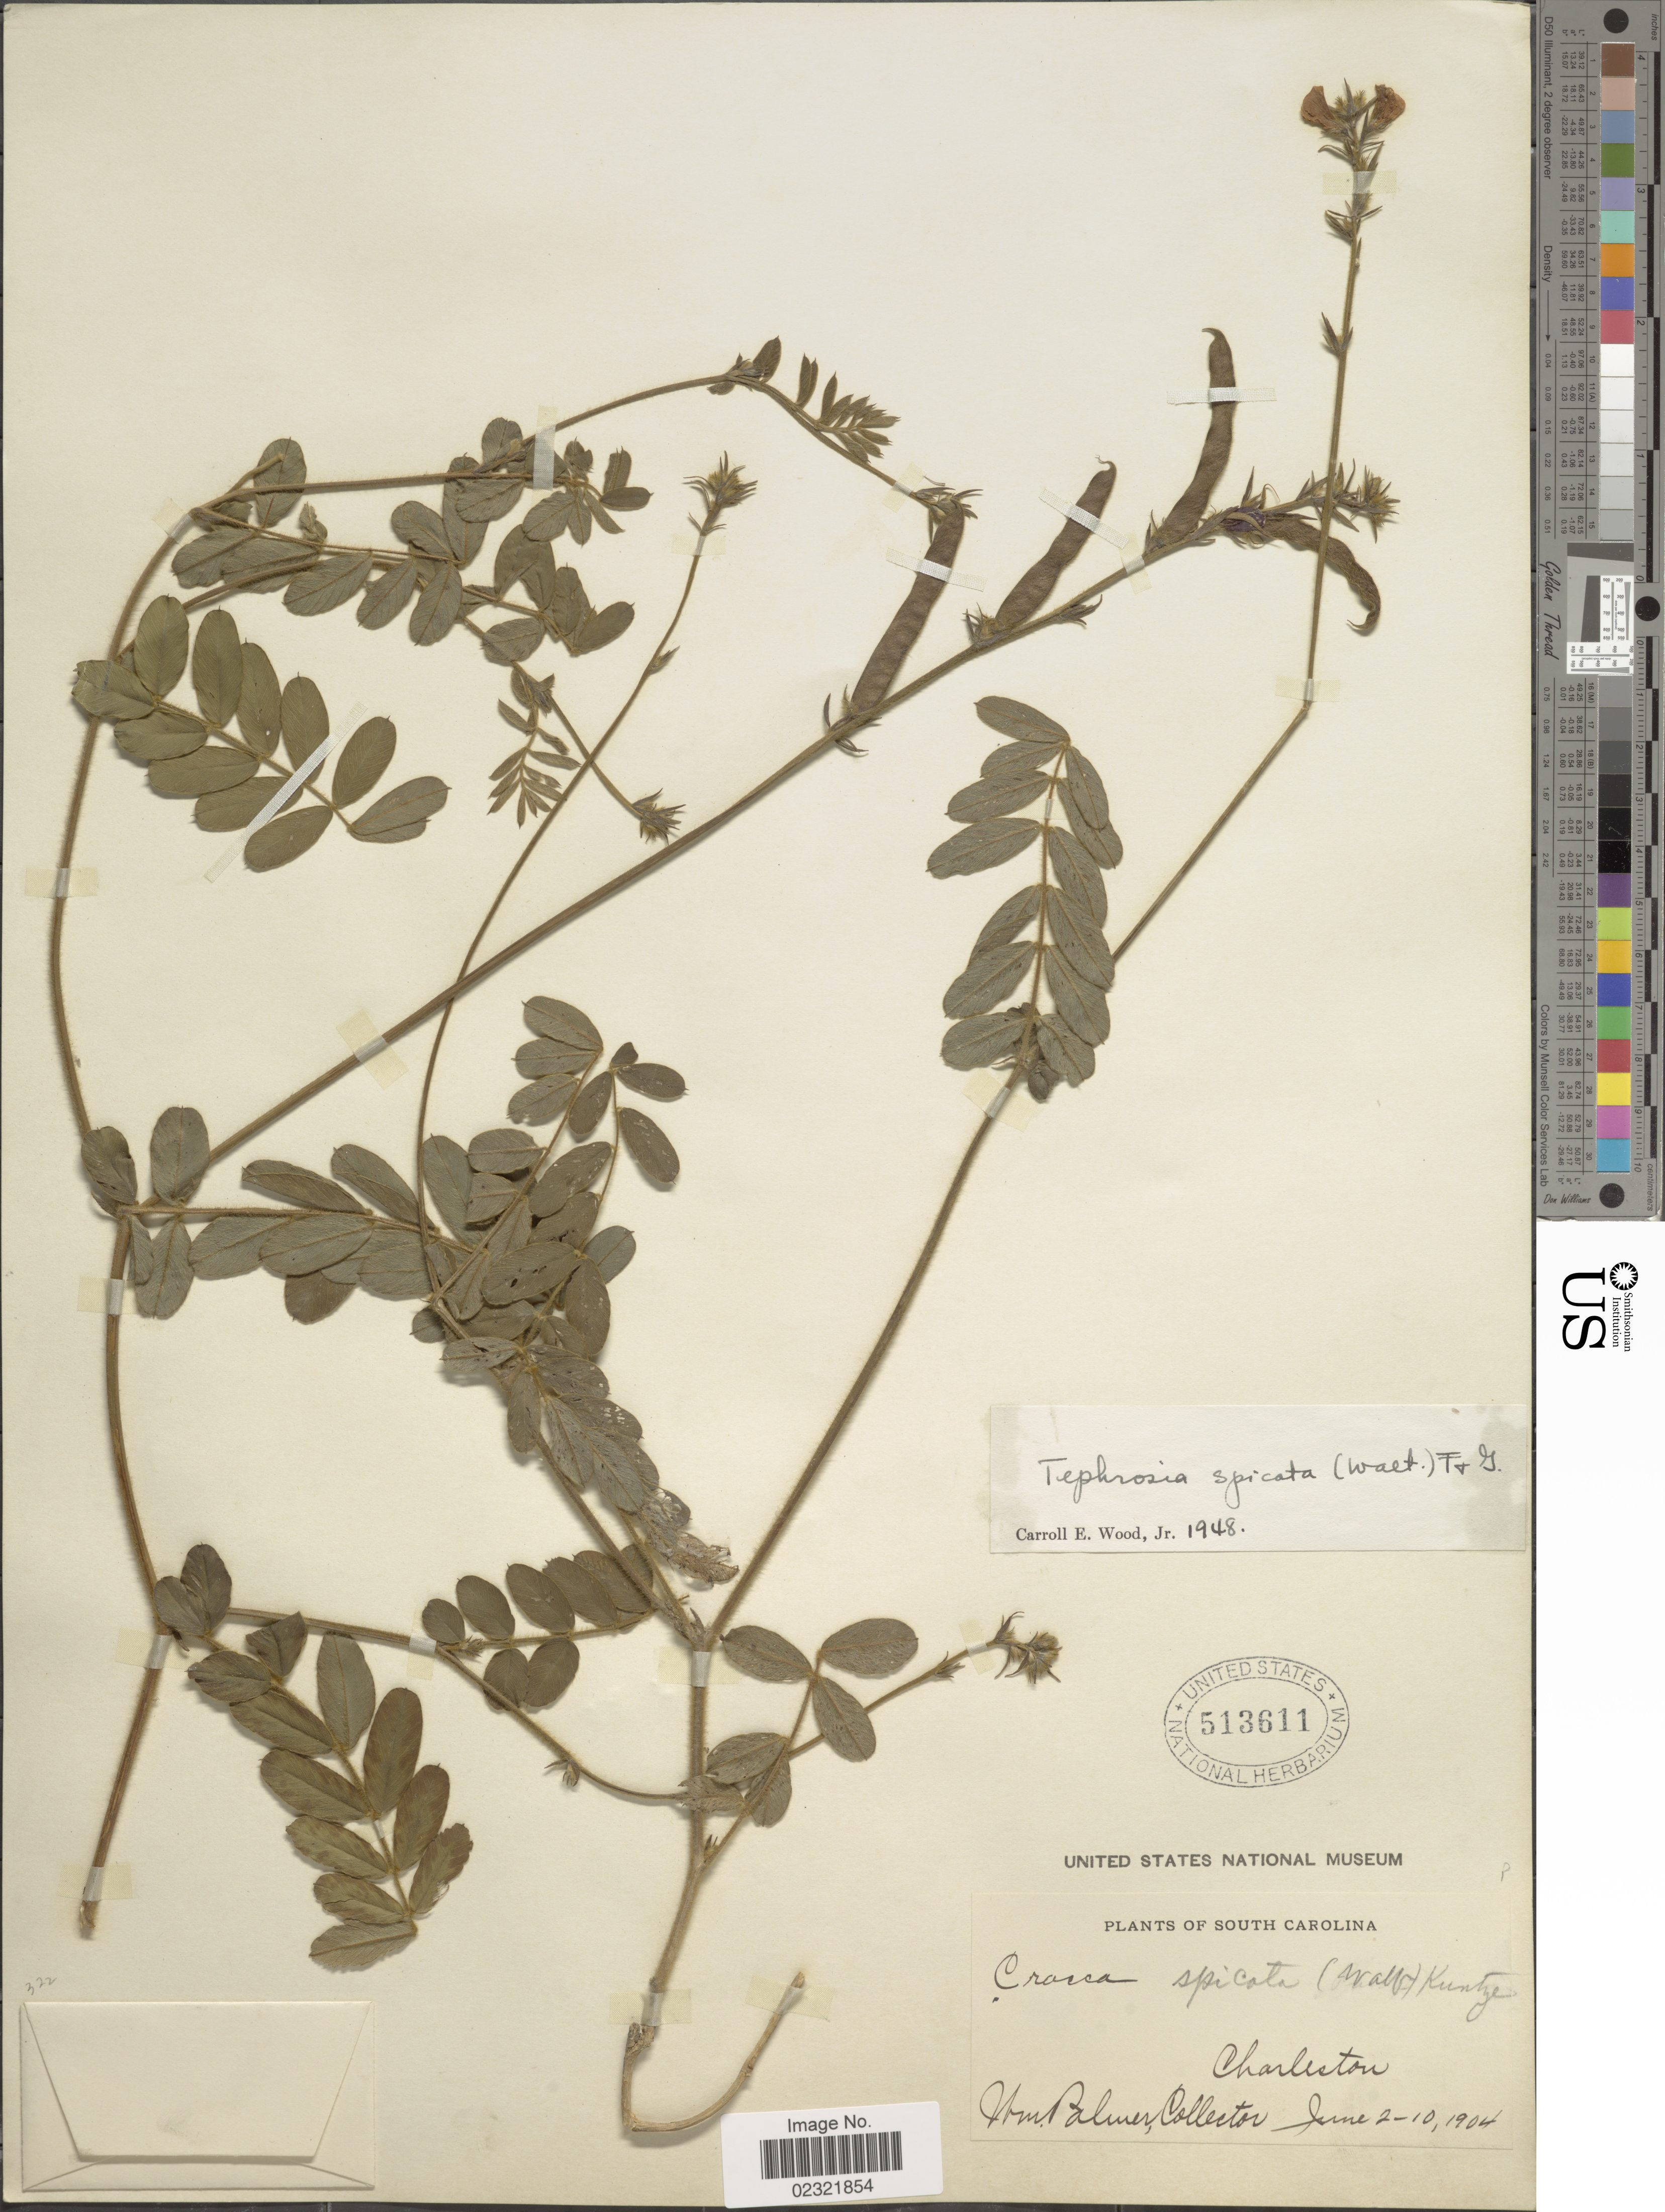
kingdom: Plantae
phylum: Tracheophyta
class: Magnoliopsida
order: Fabales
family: Fabaceae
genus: Tephrosia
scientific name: Tephrosia spicata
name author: (Walter) Torr. & A. Gray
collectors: W. Palmer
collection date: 1904-06-02/1904-06-10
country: United States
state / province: South Carolina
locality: Charleston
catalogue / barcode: US 513611